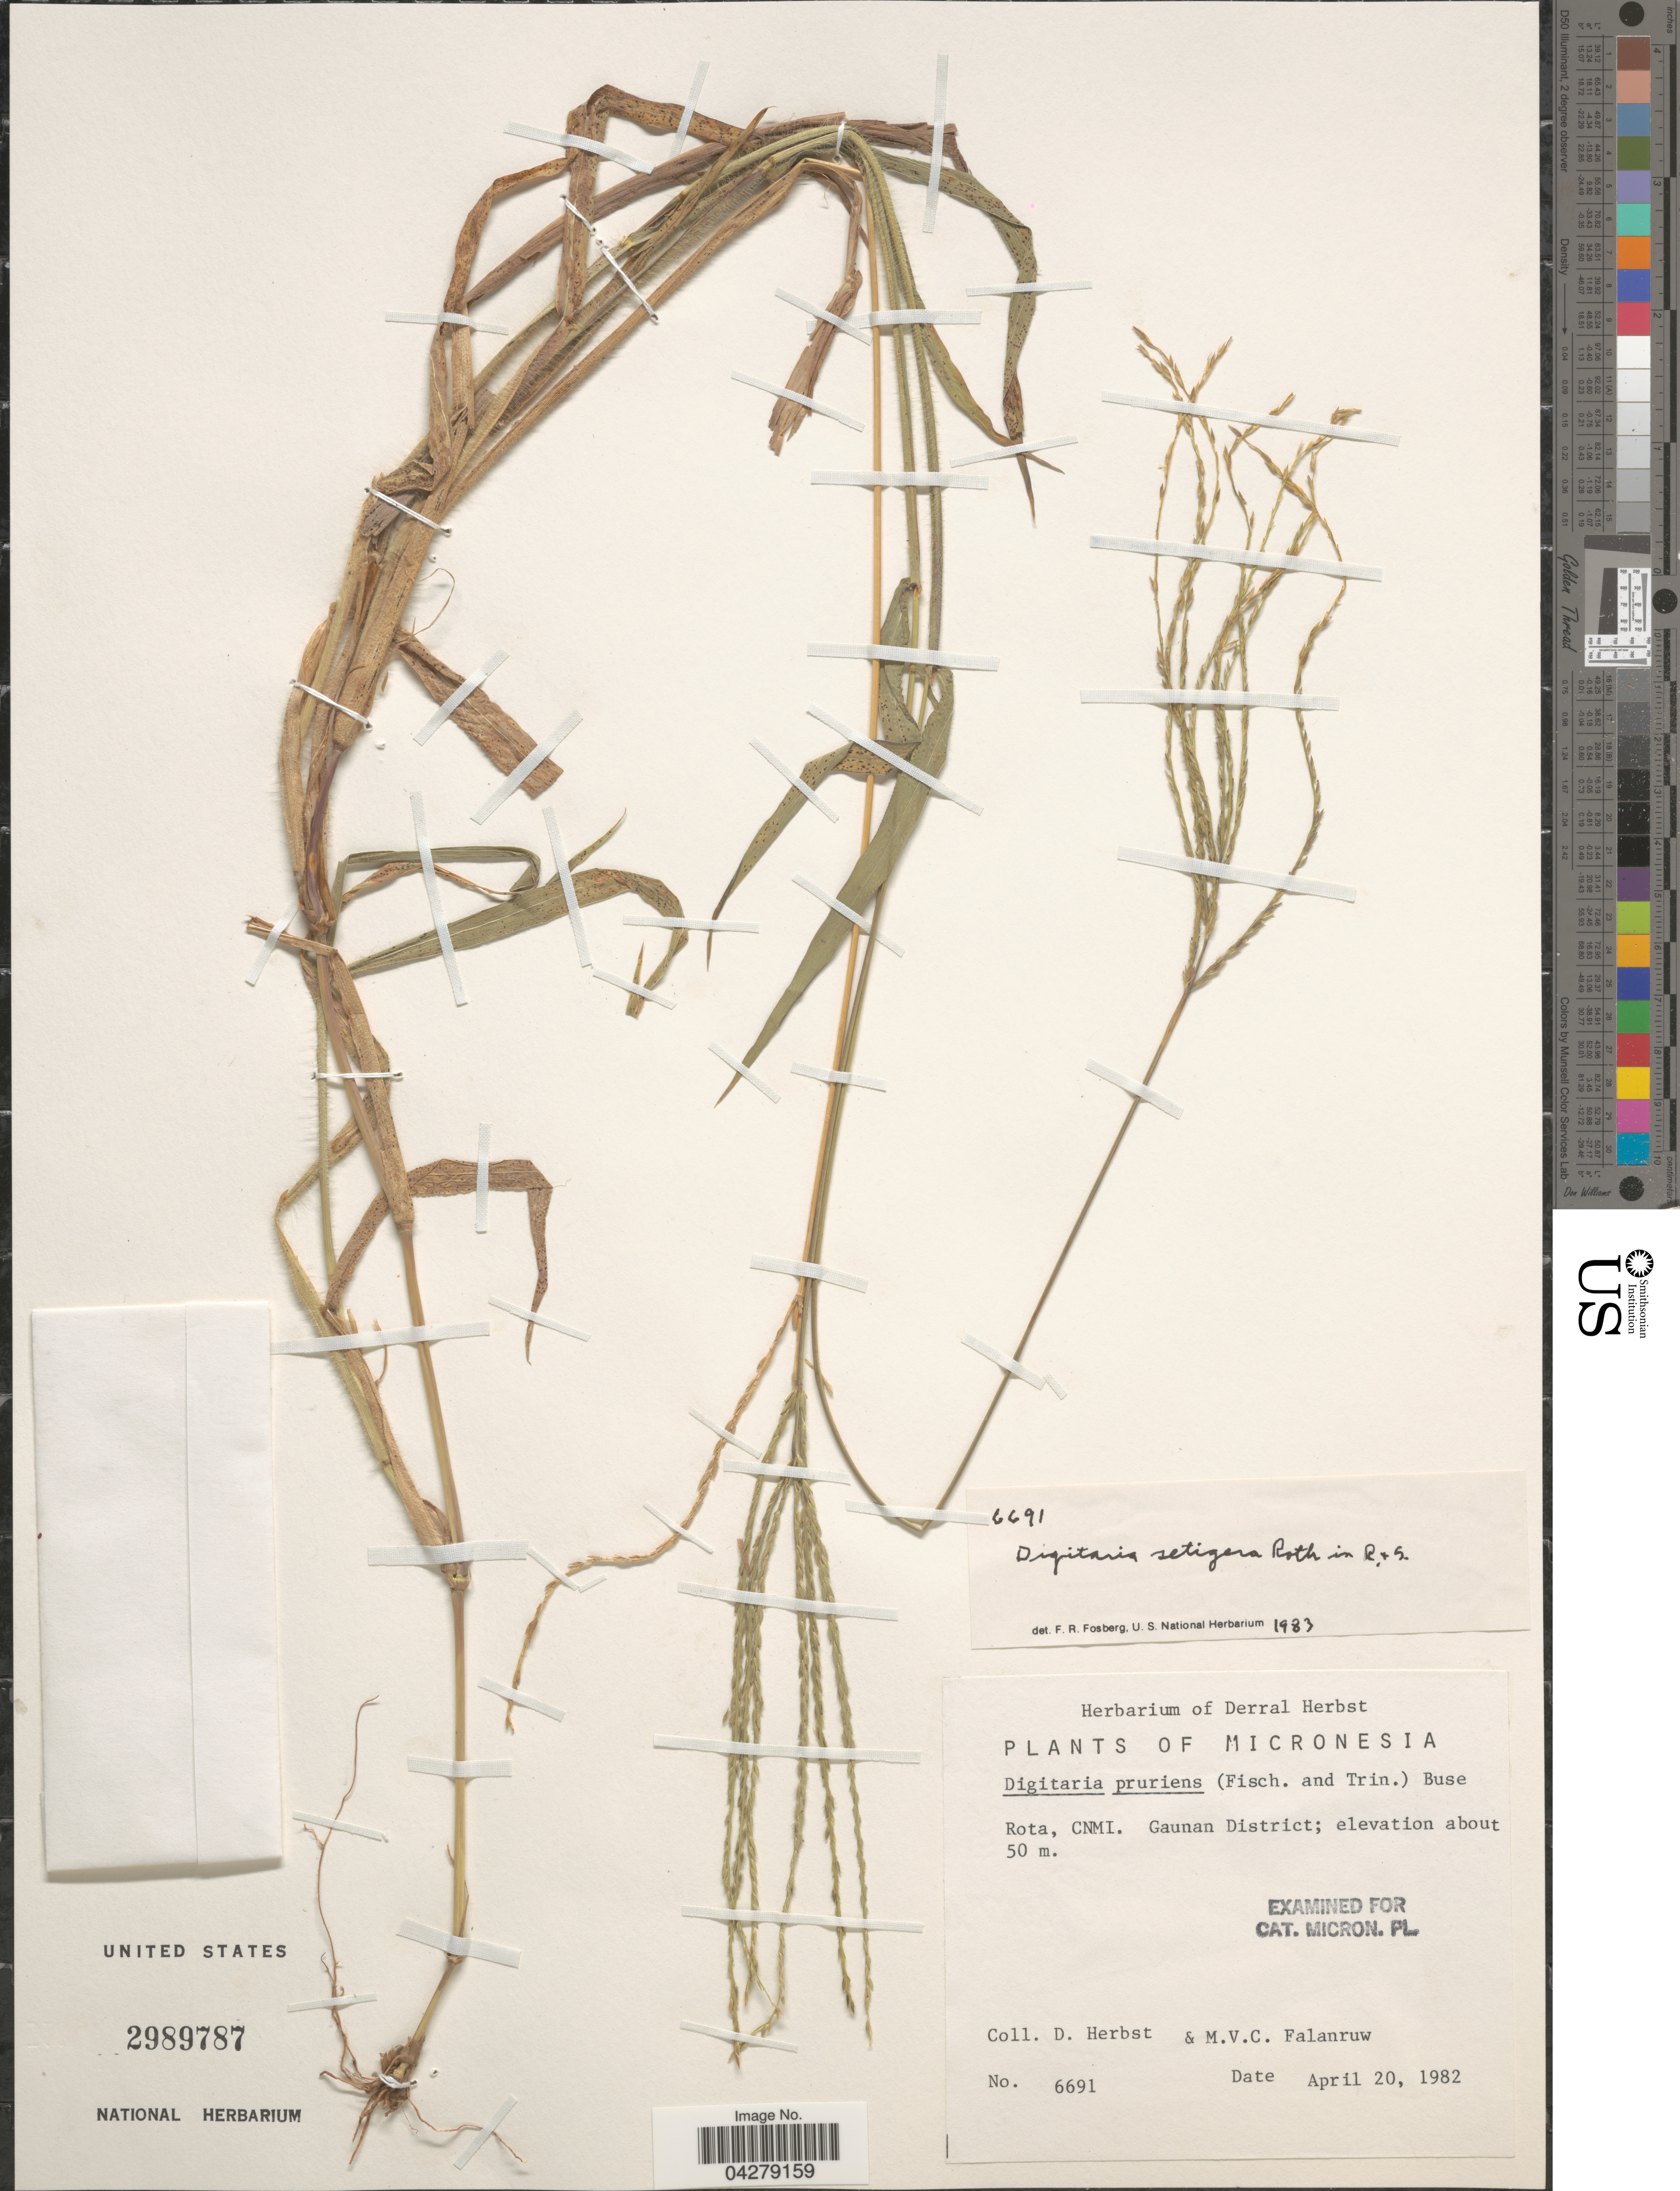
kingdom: Plantae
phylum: Tracheophyta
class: Liliopsida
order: Poales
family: Poaceae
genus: Digitaria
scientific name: Digitaria setigera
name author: Roth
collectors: D. Herbst & M. V. Falanruw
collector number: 6691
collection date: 1982-04-20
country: Northern Mariana Islands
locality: Micronesia. Rota, CNMI. Gaunan District.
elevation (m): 50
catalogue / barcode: US 2989787